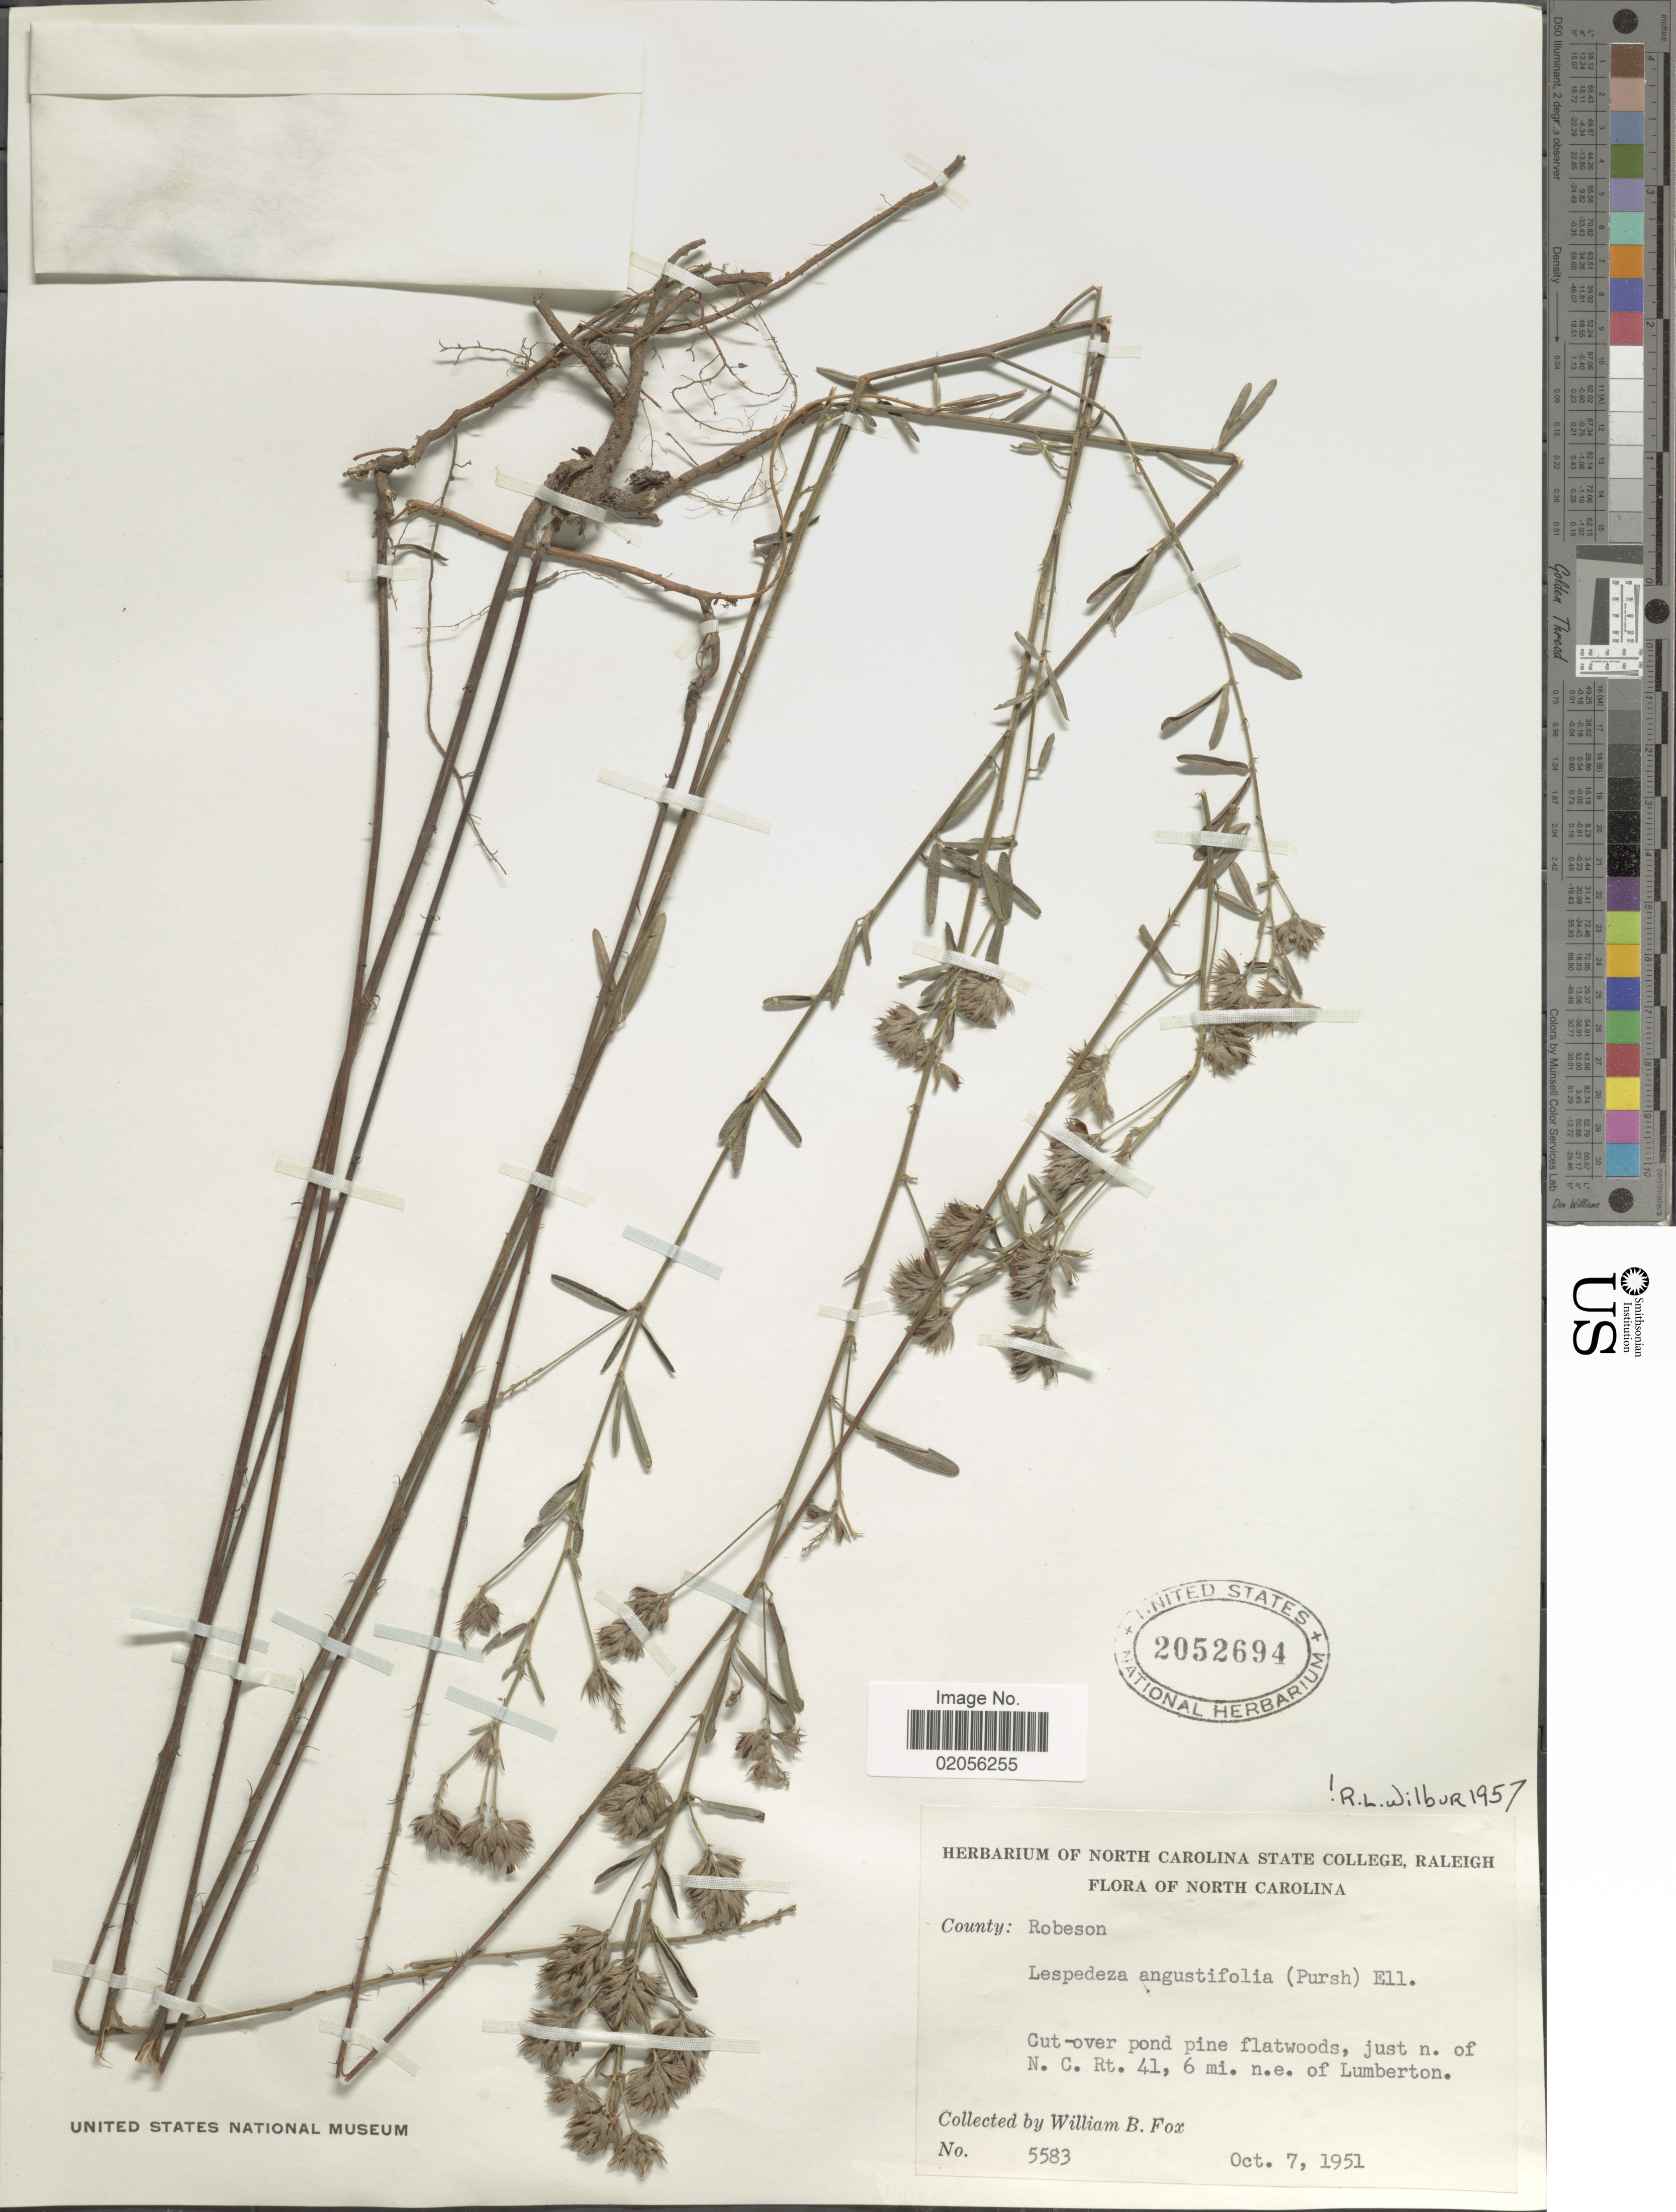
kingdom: Plantae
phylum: Tracheophyta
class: Magnoliopsida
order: Fabales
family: Fabaceae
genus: Lespedeza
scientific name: Lespedeza angustifolia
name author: (Pursh) Elliott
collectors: W. B. Fox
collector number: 5583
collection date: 1951-10-07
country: United States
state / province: North Carolina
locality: Just n. of N. C. Rt. 41, 6 mi. n. e. of Lumberton. County: Robeson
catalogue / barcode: US 2052694